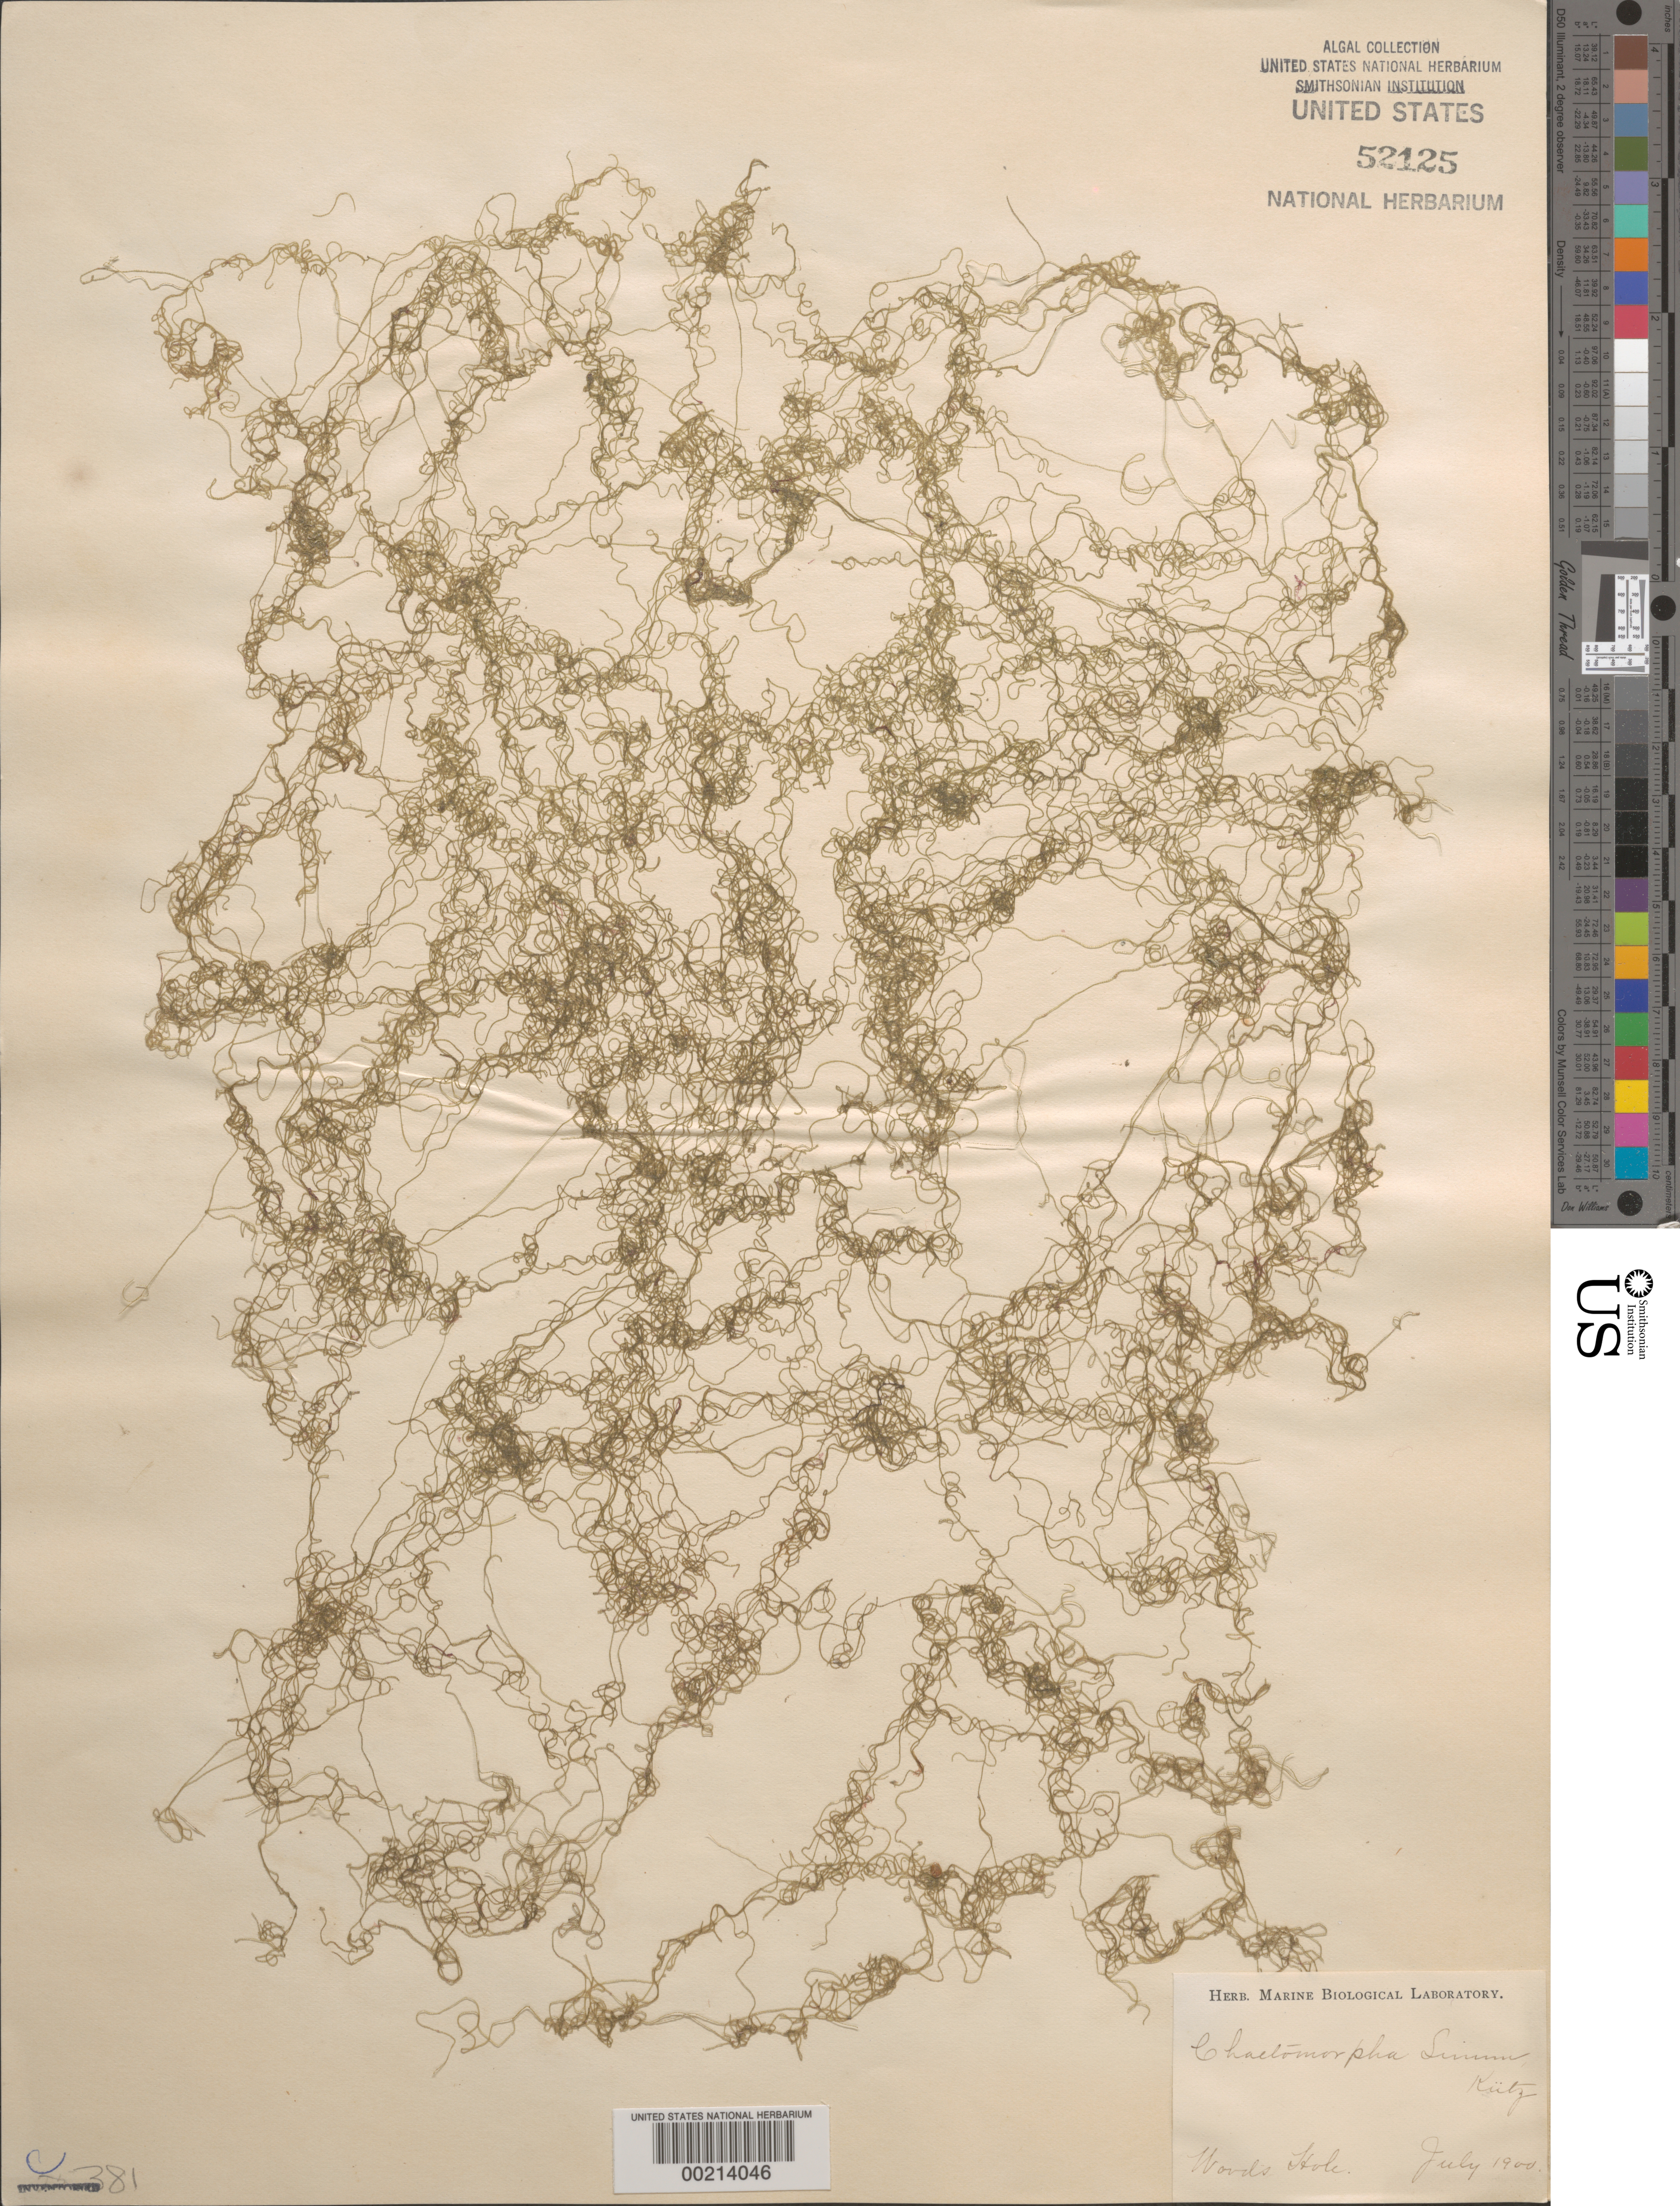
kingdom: Plantae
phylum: Chlorophyta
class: Ulvophyceae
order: Cladophorales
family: Cladophoraceae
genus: Chaetomorpha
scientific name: Chaetomorpha linum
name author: (O.F. Muell.) Kütz.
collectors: Marine Biological Lab (Herb.)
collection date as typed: Jul 1900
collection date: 1900-07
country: United States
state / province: Massachusetts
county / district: Barnstable County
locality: Woods Hole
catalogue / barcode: US 52125